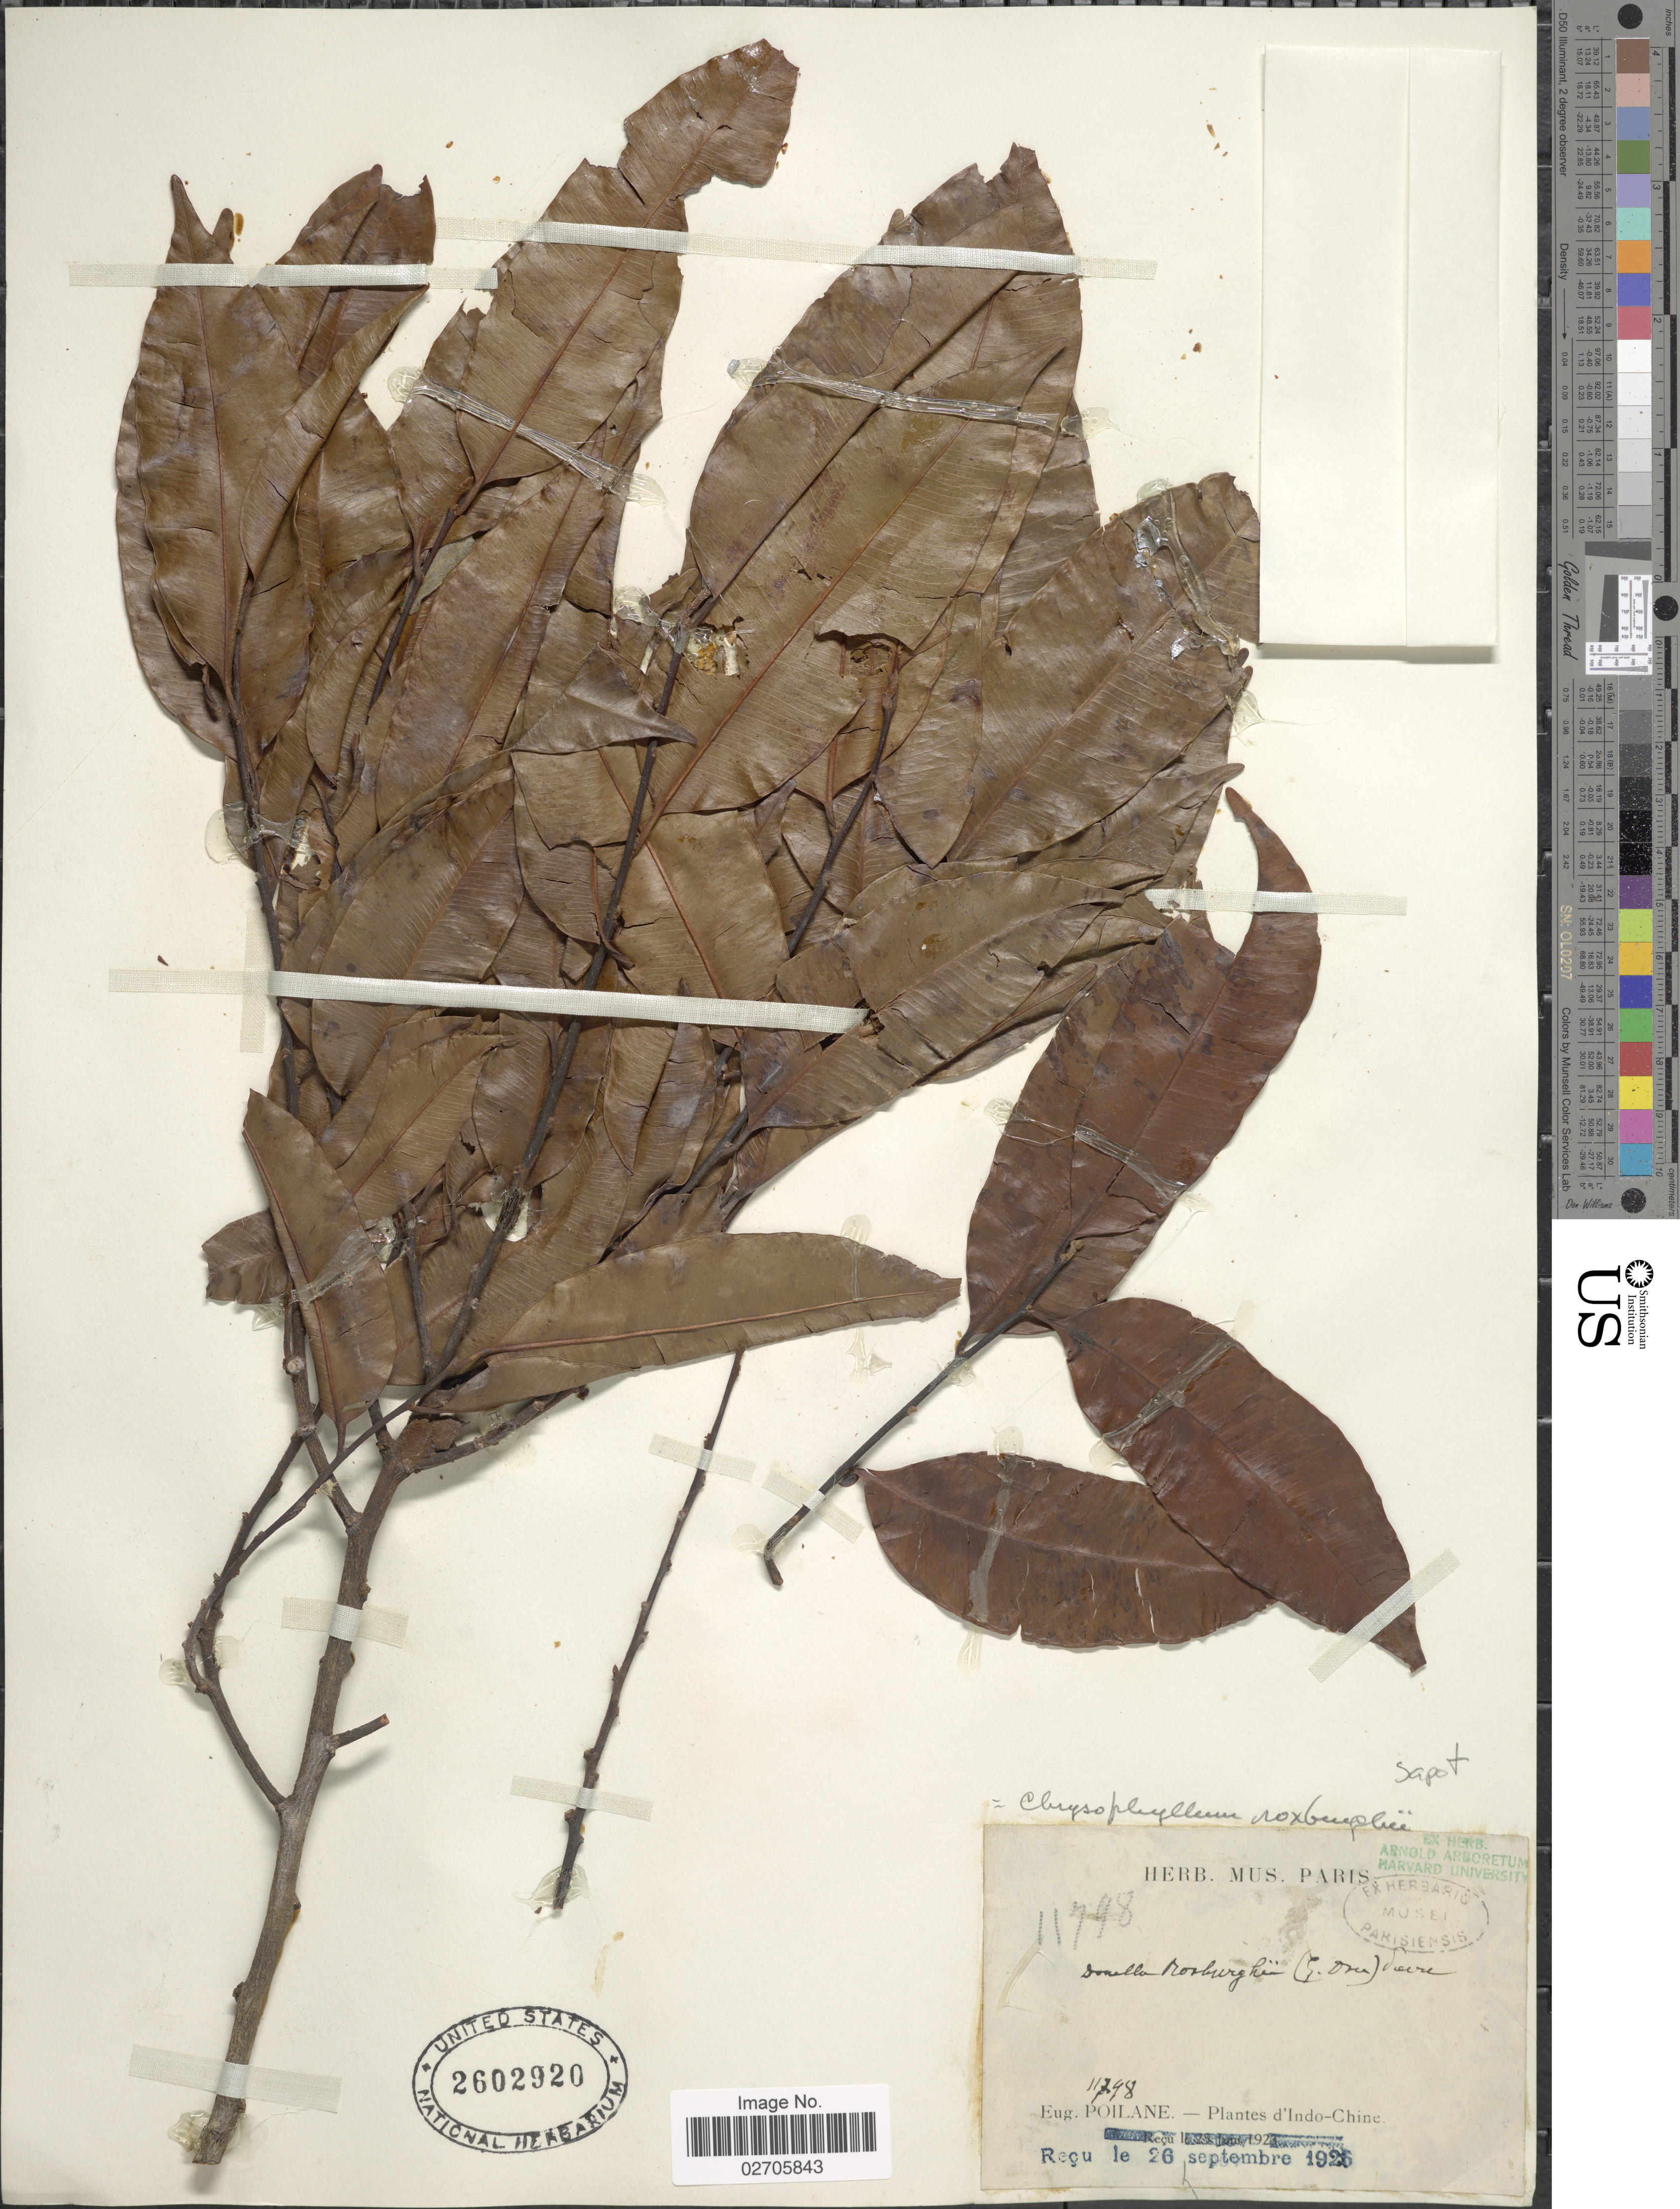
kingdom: Plantae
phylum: Tracheophyta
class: Magnoliopsida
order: Ericales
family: Sapotaceae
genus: Chrysophyllum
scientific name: Chrysophyllum roxburghii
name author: G. Don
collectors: E. Poilane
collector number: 11798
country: Vietnam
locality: D'Indo-Chine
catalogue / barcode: US 2602920